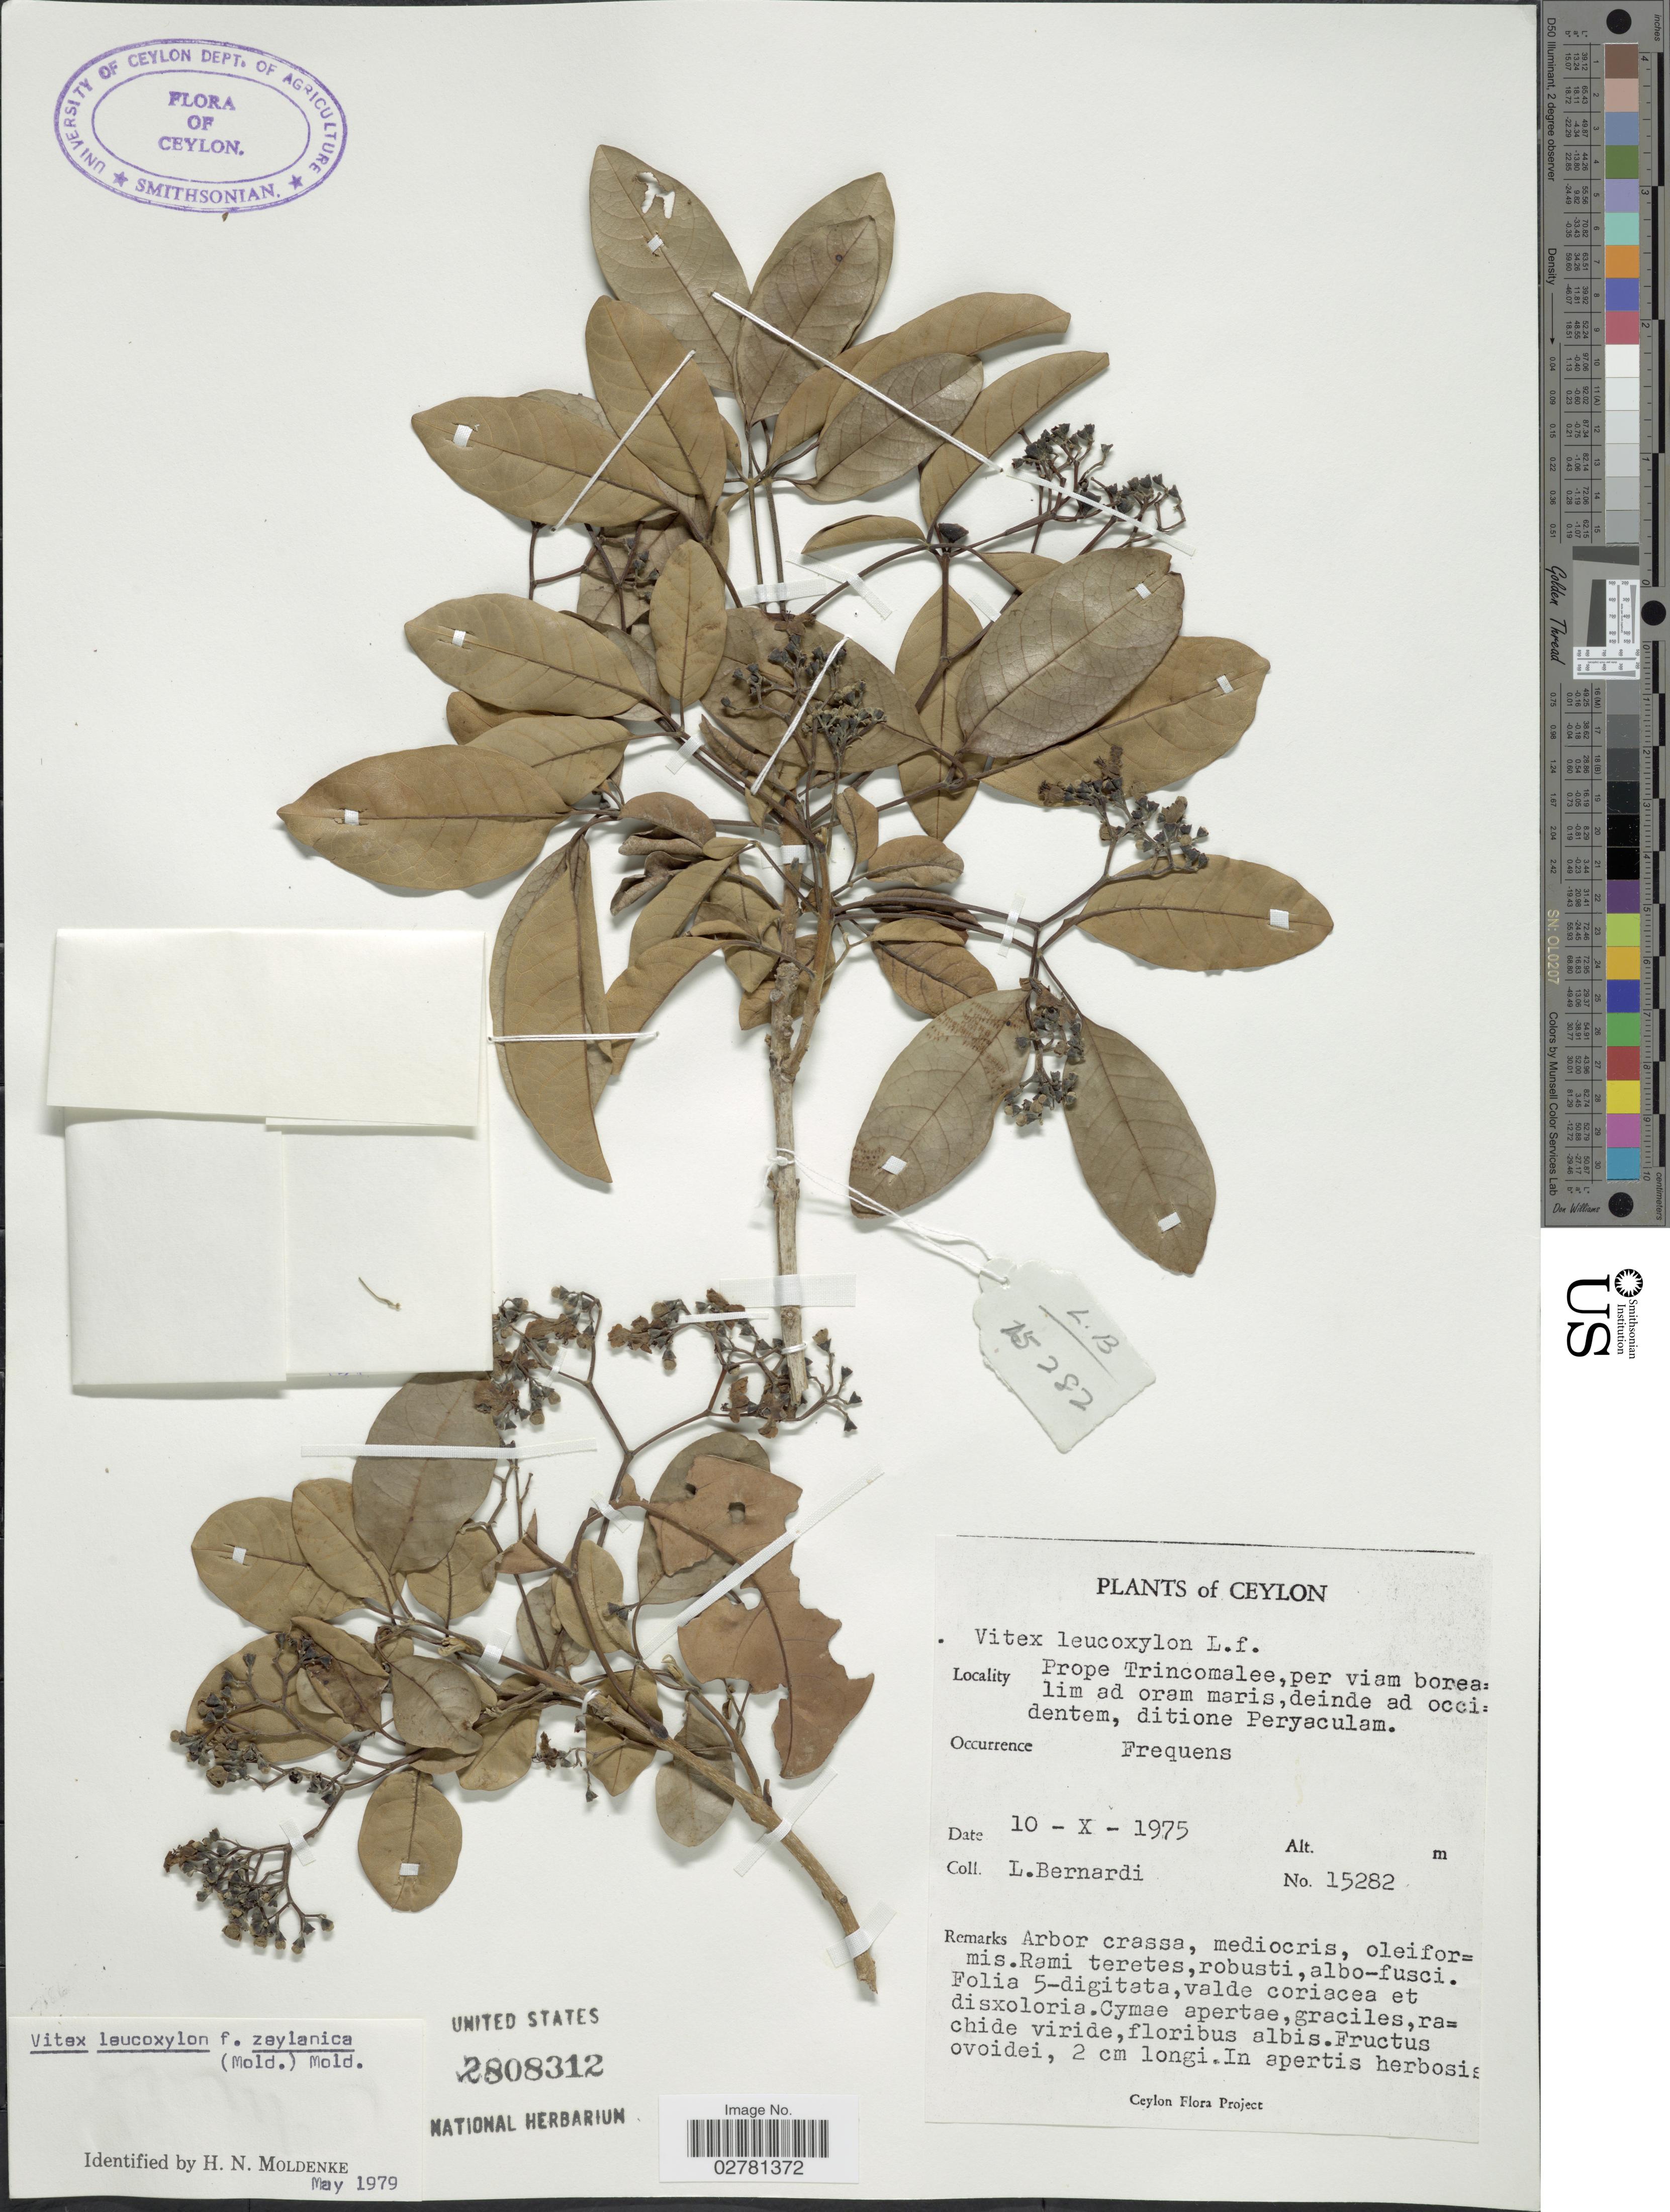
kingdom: Plantae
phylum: Tracheophyta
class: Magnoliopsida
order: Lamiales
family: Lamiaceae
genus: Vitex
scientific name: Vitex leucoxylon var. zeylanica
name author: Moldenke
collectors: L. Bernardi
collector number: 15282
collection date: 1975-10-10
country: Sri Lanka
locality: Ceylon. Prope Trincomalee, per viam borealim ad oram maris, deinde ad occidentem, ditione Peryaculam.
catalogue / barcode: US 2808312